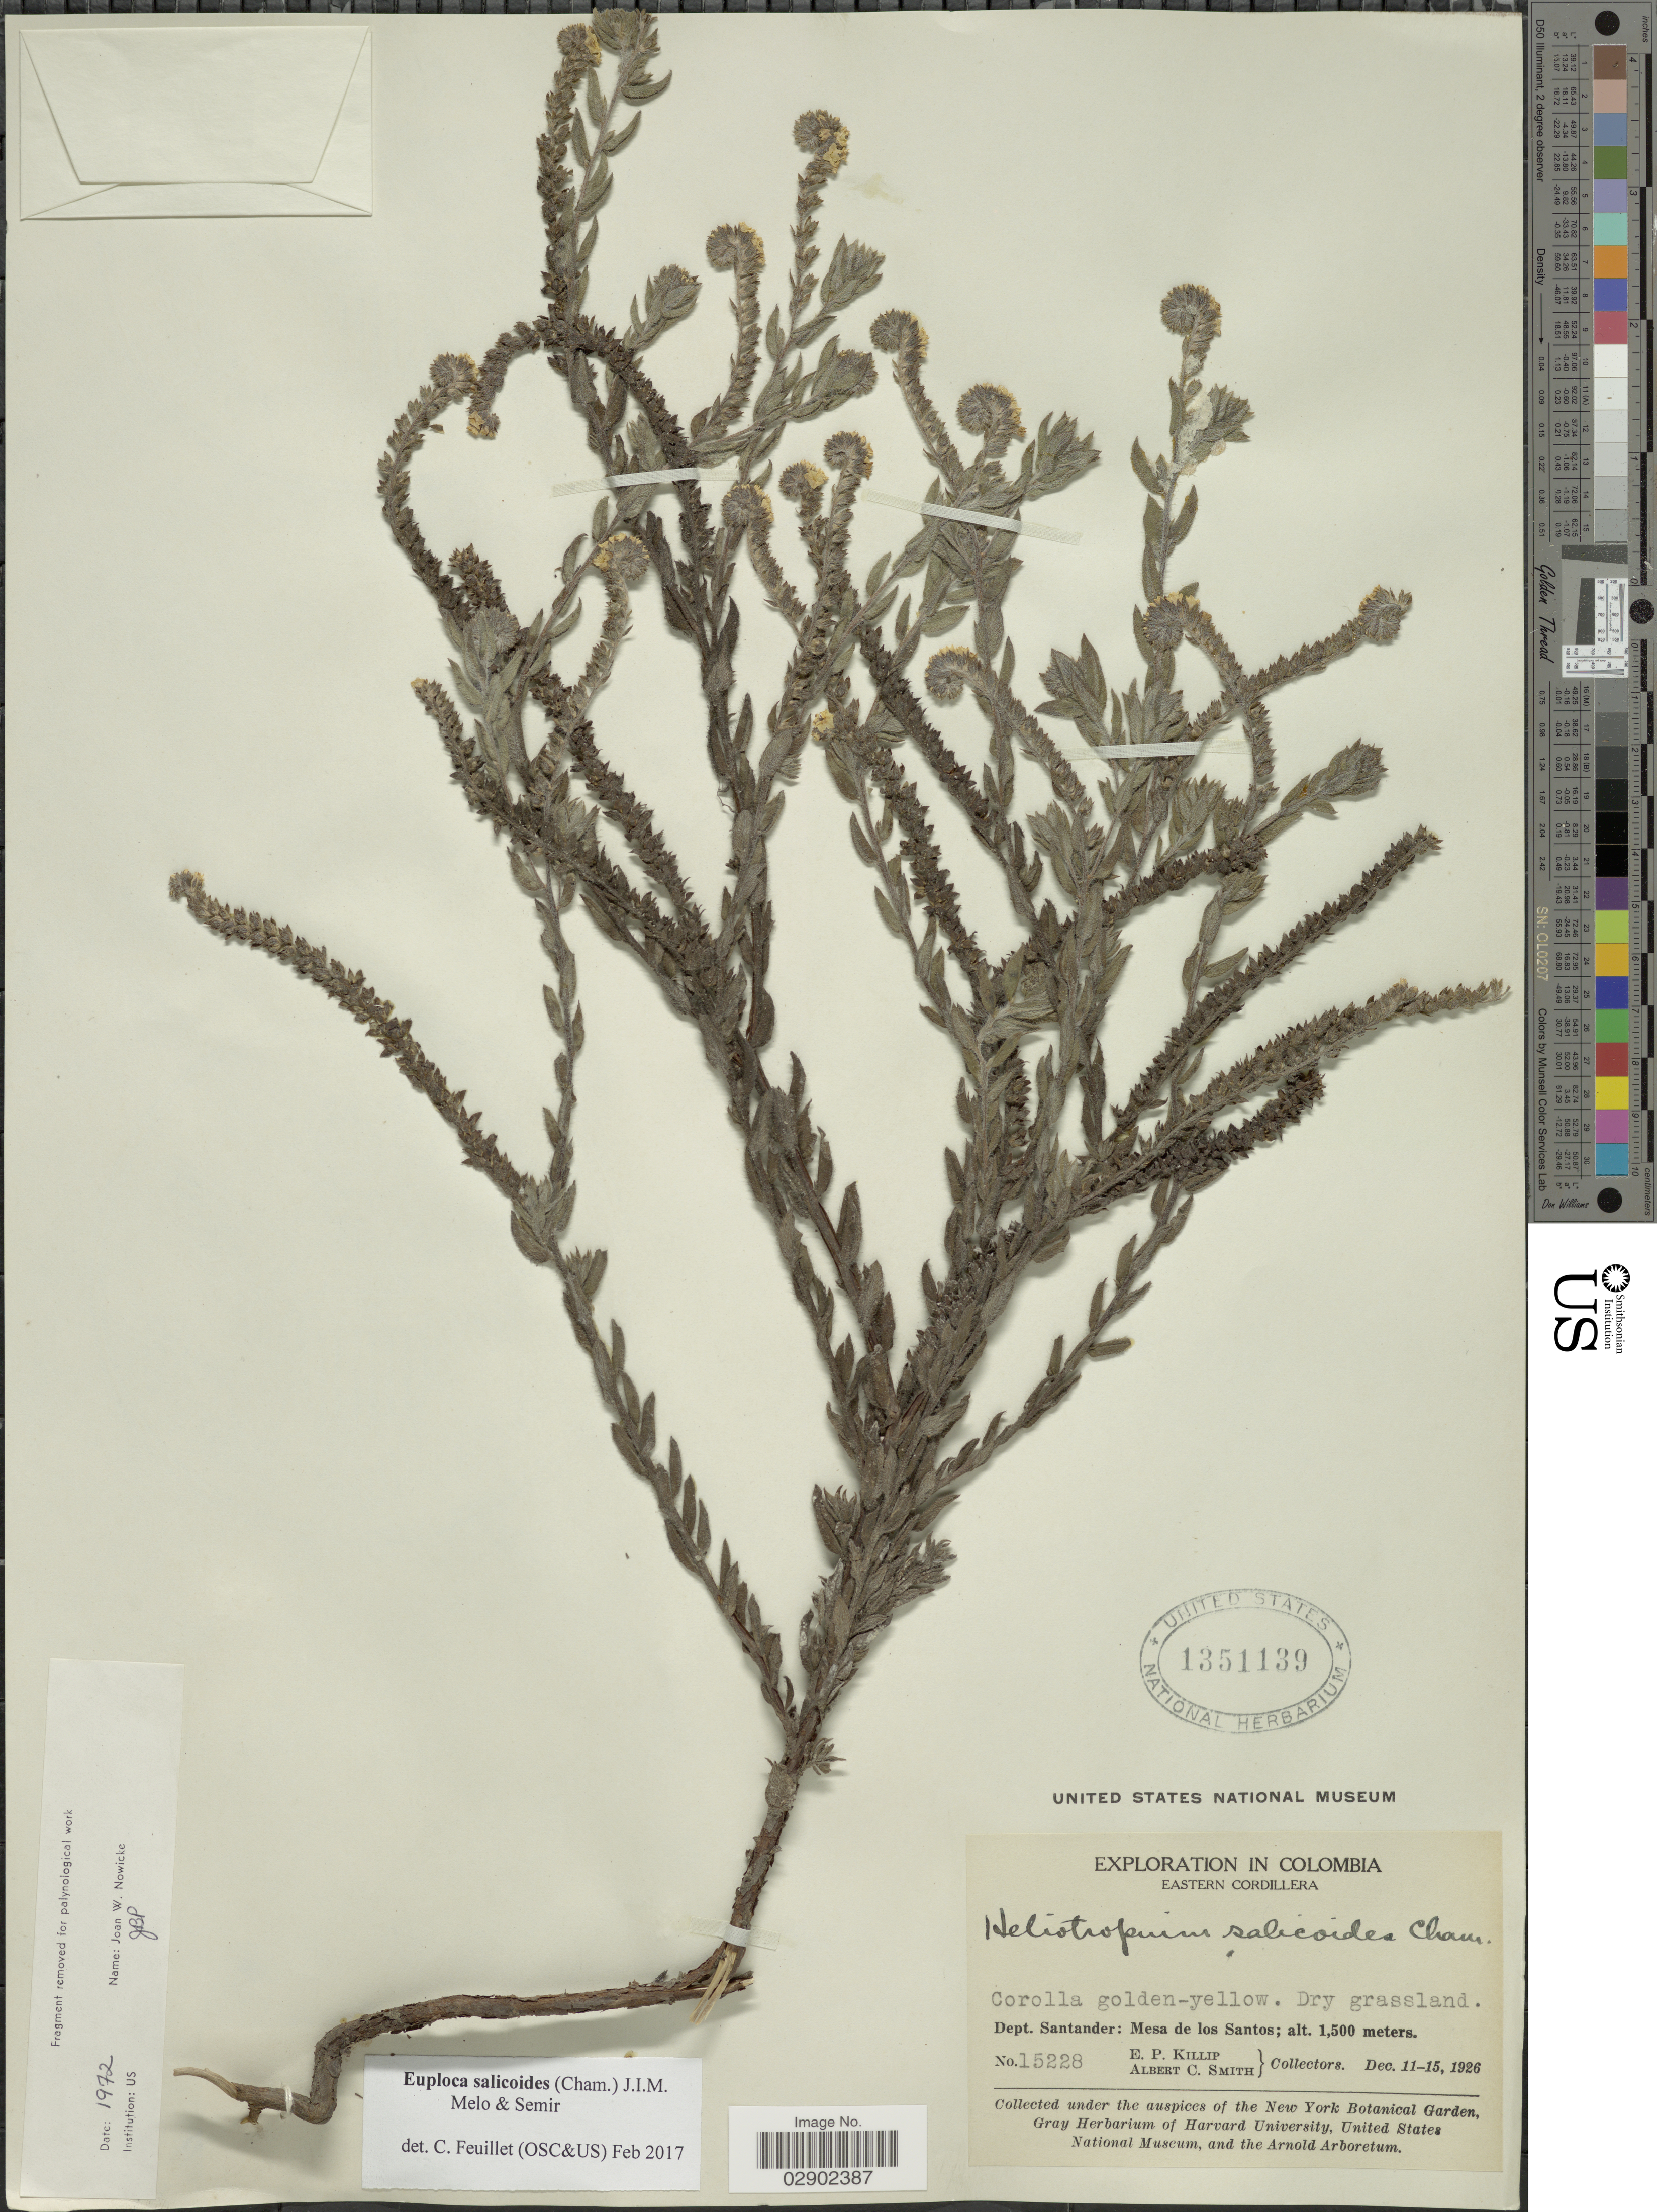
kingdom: Plantae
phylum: Tracheophyta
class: Magnoliopsida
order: Boraginales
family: Heliotropiaceae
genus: Euploca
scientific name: Euploca cham.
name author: (Cham.) J.I.M. Melo & Semir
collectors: E. P. Killip & A. C. Smith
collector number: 15228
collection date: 1926-12-11/1926-12-15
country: Colombia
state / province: Santander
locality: Eastern Cordillera. Dept. Santander: Mesa de los Santos.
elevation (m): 1500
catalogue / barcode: US 1351139